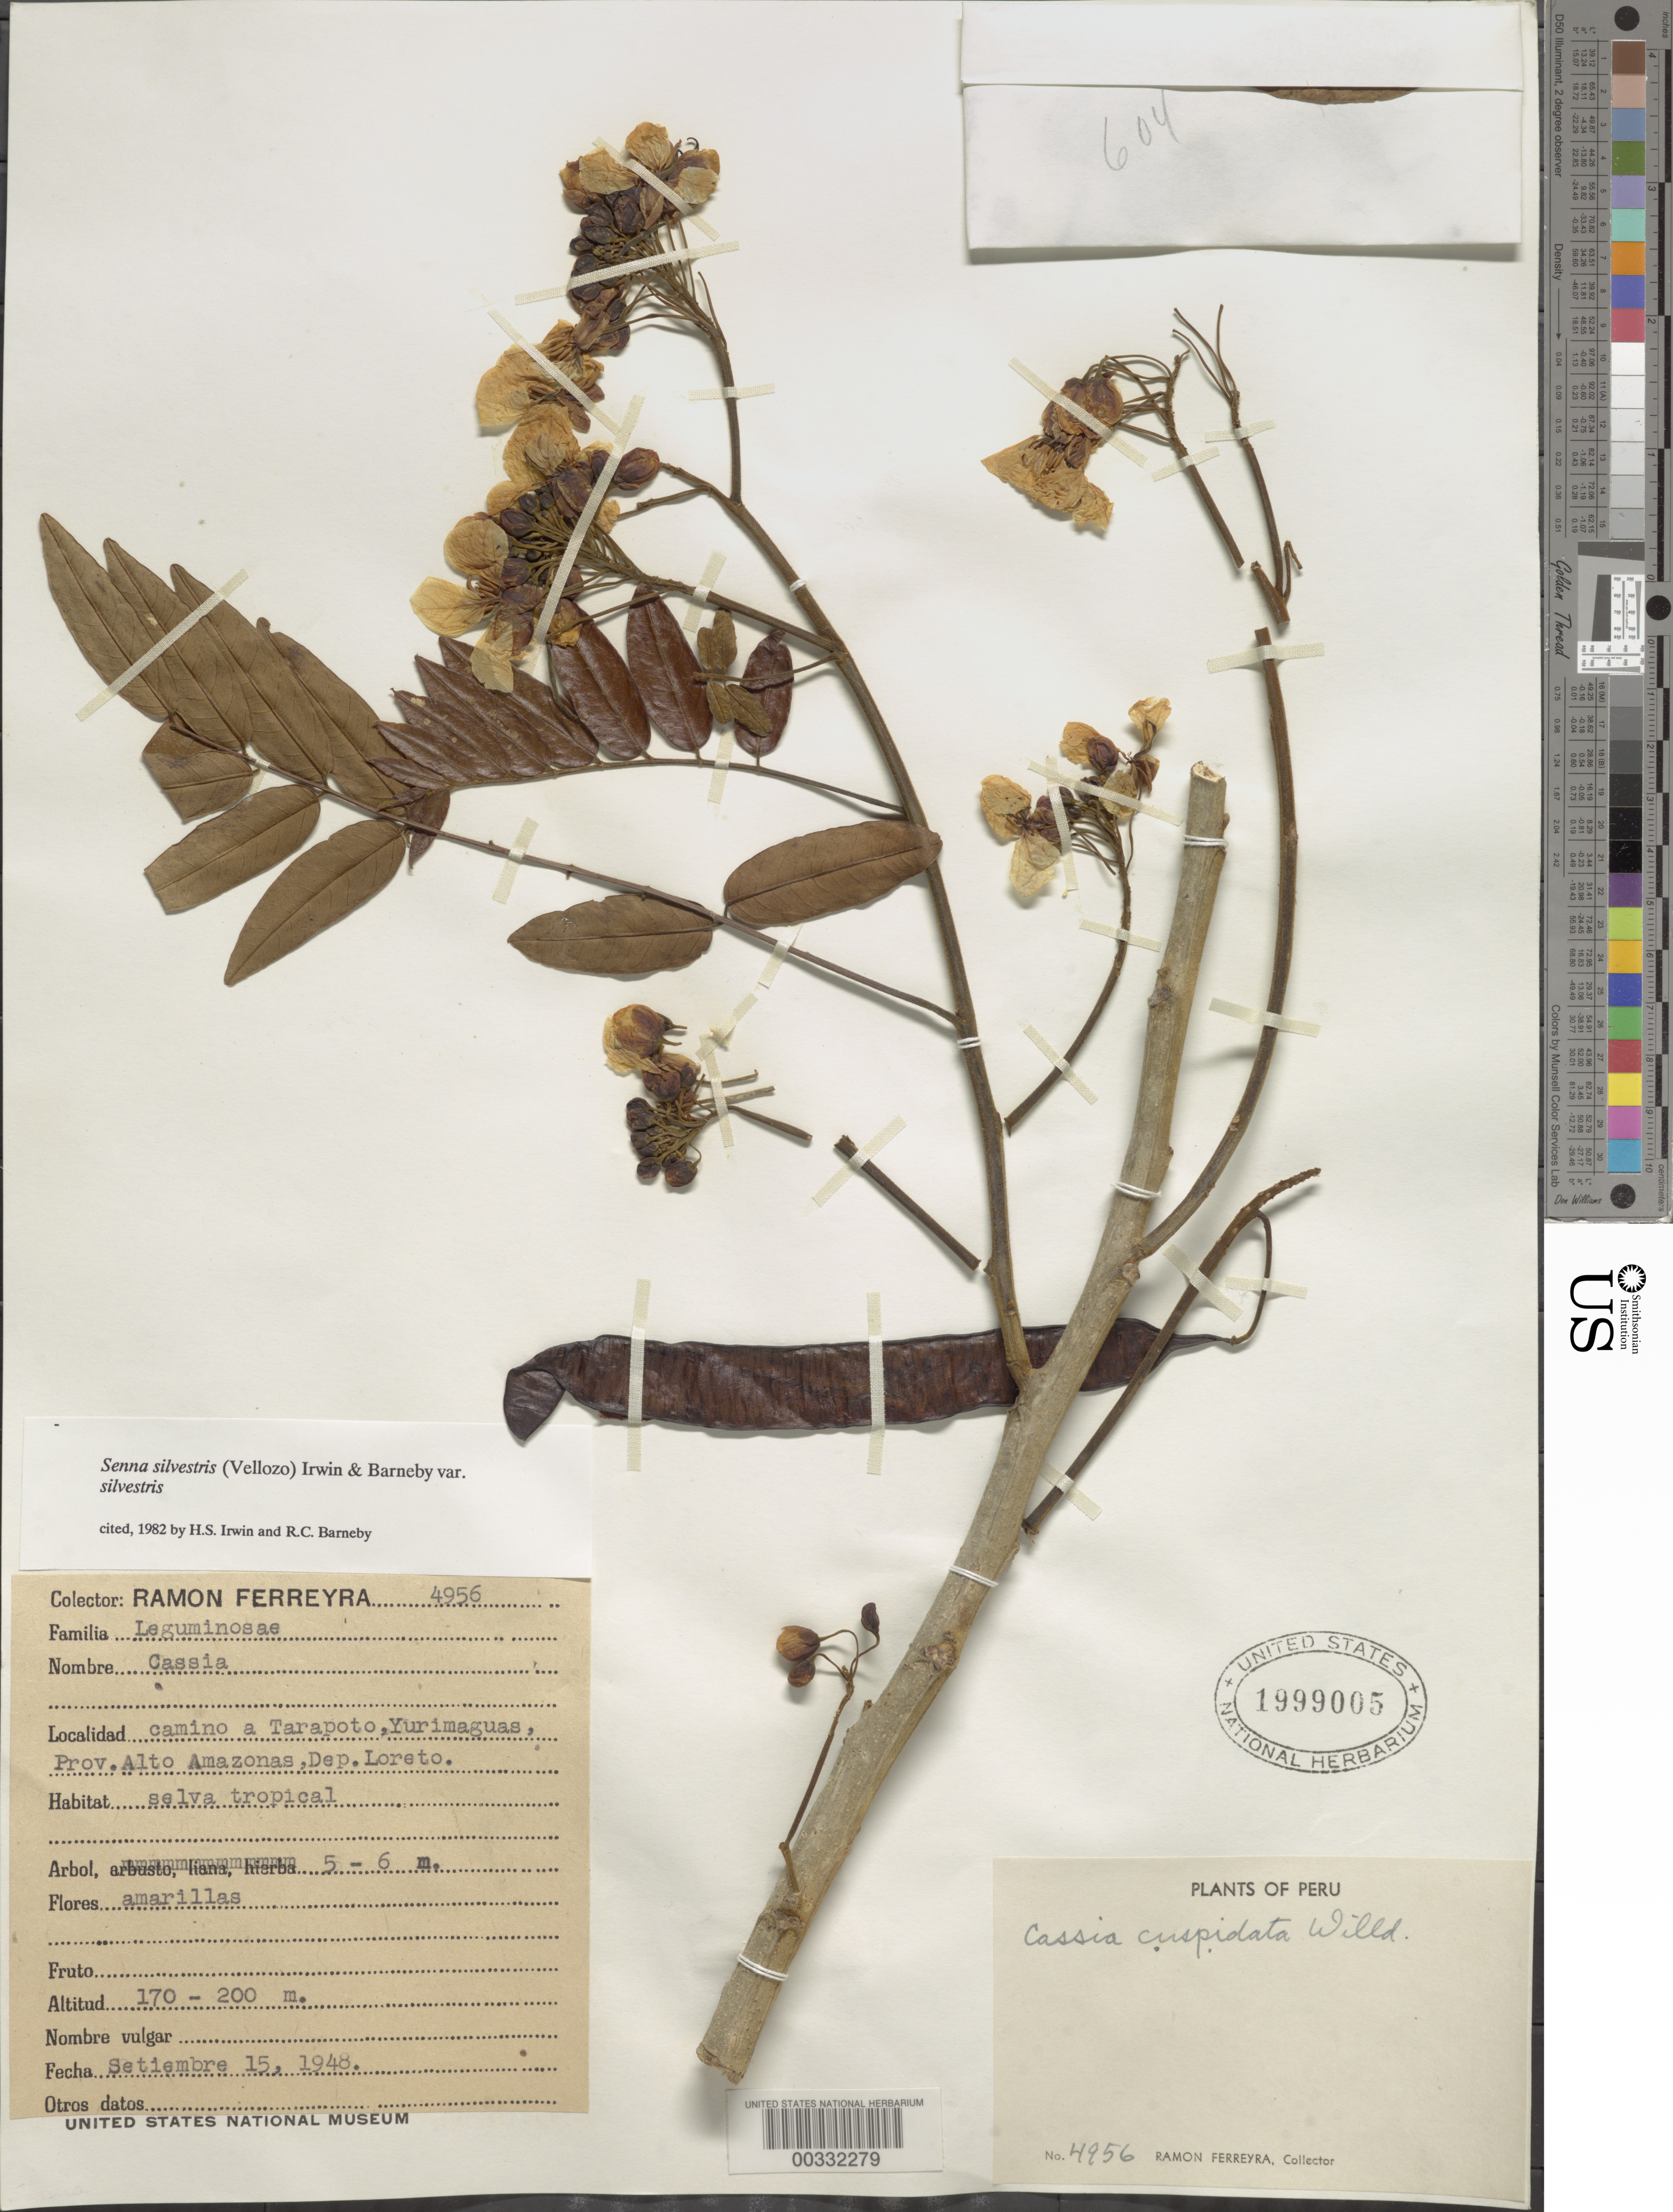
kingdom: Plantae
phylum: Tracheophyta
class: Magnoliopsida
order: Fabales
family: Fabaceae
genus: Senna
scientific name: Senna silvestris var. silvestris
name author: (Vell.) H.S. Irwin & Barneby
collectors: R. A. Ferreyra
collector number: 4956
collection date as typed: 15 Sep 1948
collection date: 1948-09-15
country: Peru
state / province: Loreto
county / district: Alto Amazonas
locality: Camino a tarapoto, yurimaguas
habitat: Selva tropical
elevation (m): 170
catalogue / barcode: US 1999005